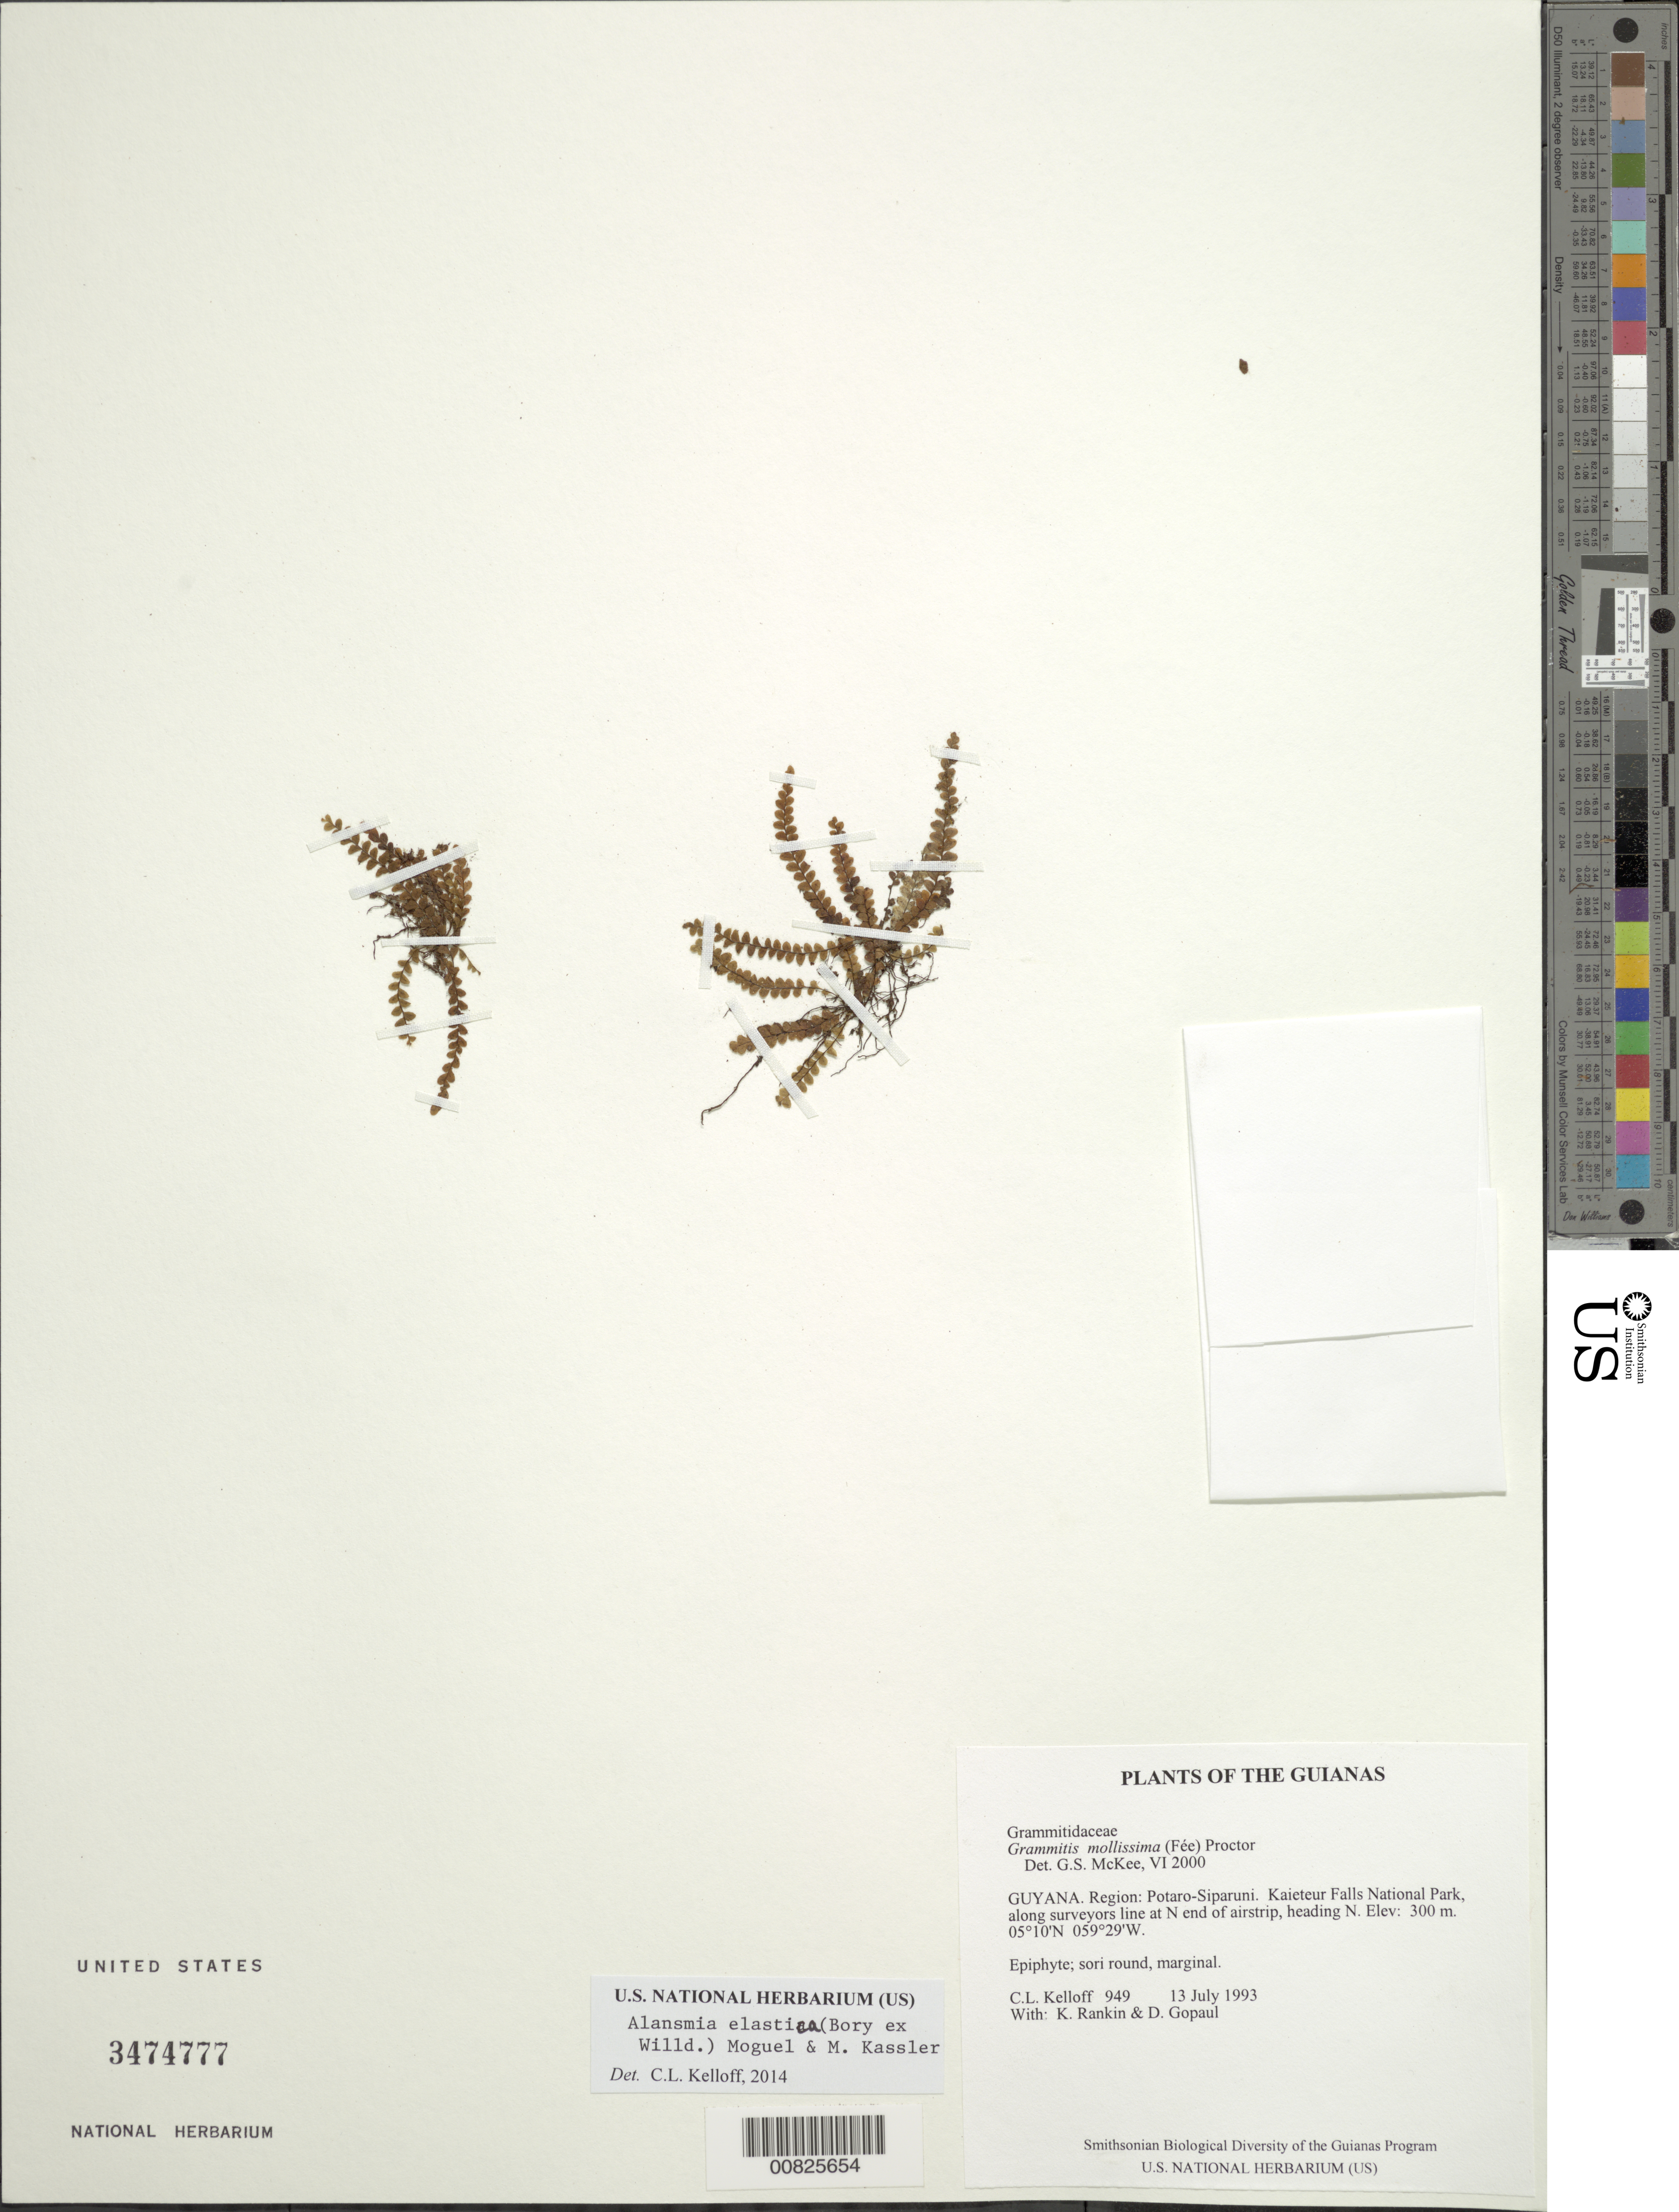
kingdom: Plantae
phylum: Tracheophyta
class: Polypodiopsida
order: Polypodiales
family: Polypodiaceae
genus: Alansmia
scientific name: Alansmia elastica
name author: (Bory ex Willd.) Moguel & M. Kessler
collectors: C. L. Kelloff, K. Rankin & D. Gopaul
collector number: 949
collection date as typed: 13 July 1993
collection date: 1993-07-13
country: Guyana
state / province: Potaro-Siparuni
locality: Kaieteur Falls National Park, along surveyors line at N end of airstrip, heading N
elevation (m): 300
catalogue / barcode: US 3474777